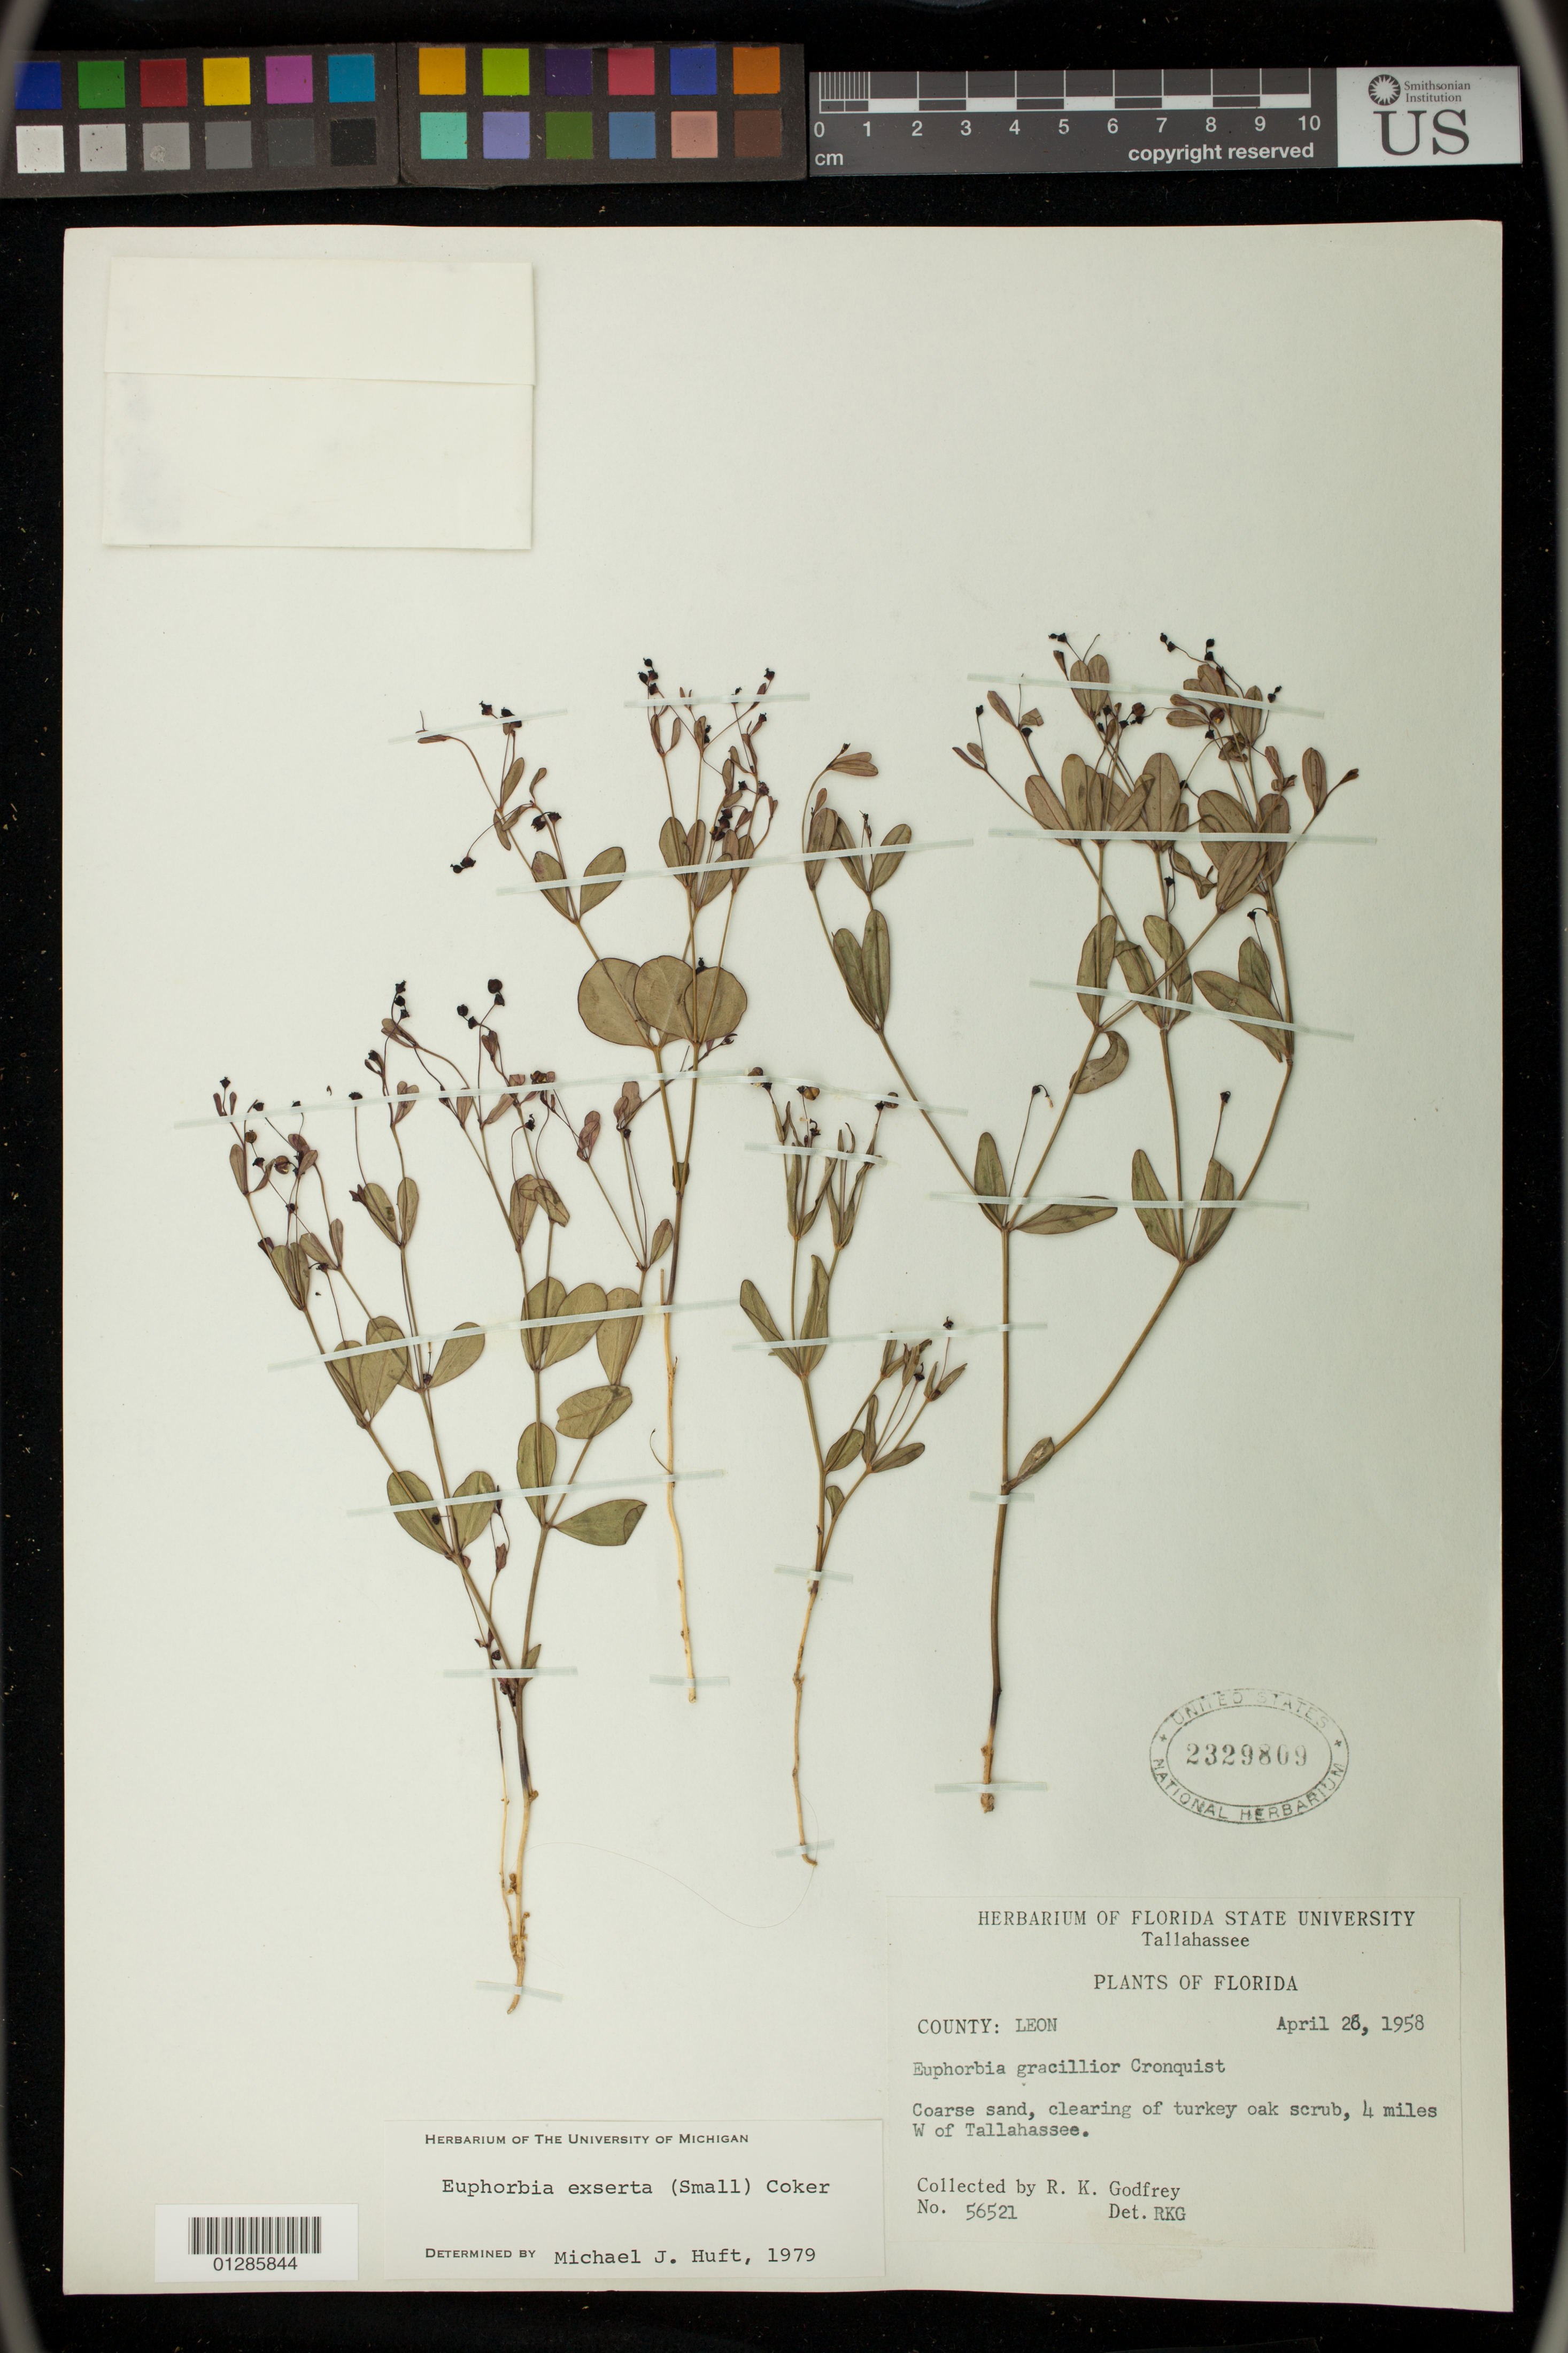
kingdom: Plantae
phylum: Tracheophyta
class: Magnoliopsida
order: Malpighiales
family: Euphorbiaceae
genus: Euphorbia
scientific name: Euphorbia exserta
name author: (Small) Coker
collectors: R. K. Godfrey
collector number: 56521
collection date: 1958-04-26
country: United States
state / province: Florida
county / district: Leon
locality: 4 miles W of Tallahassee.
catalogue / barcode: US 2329809